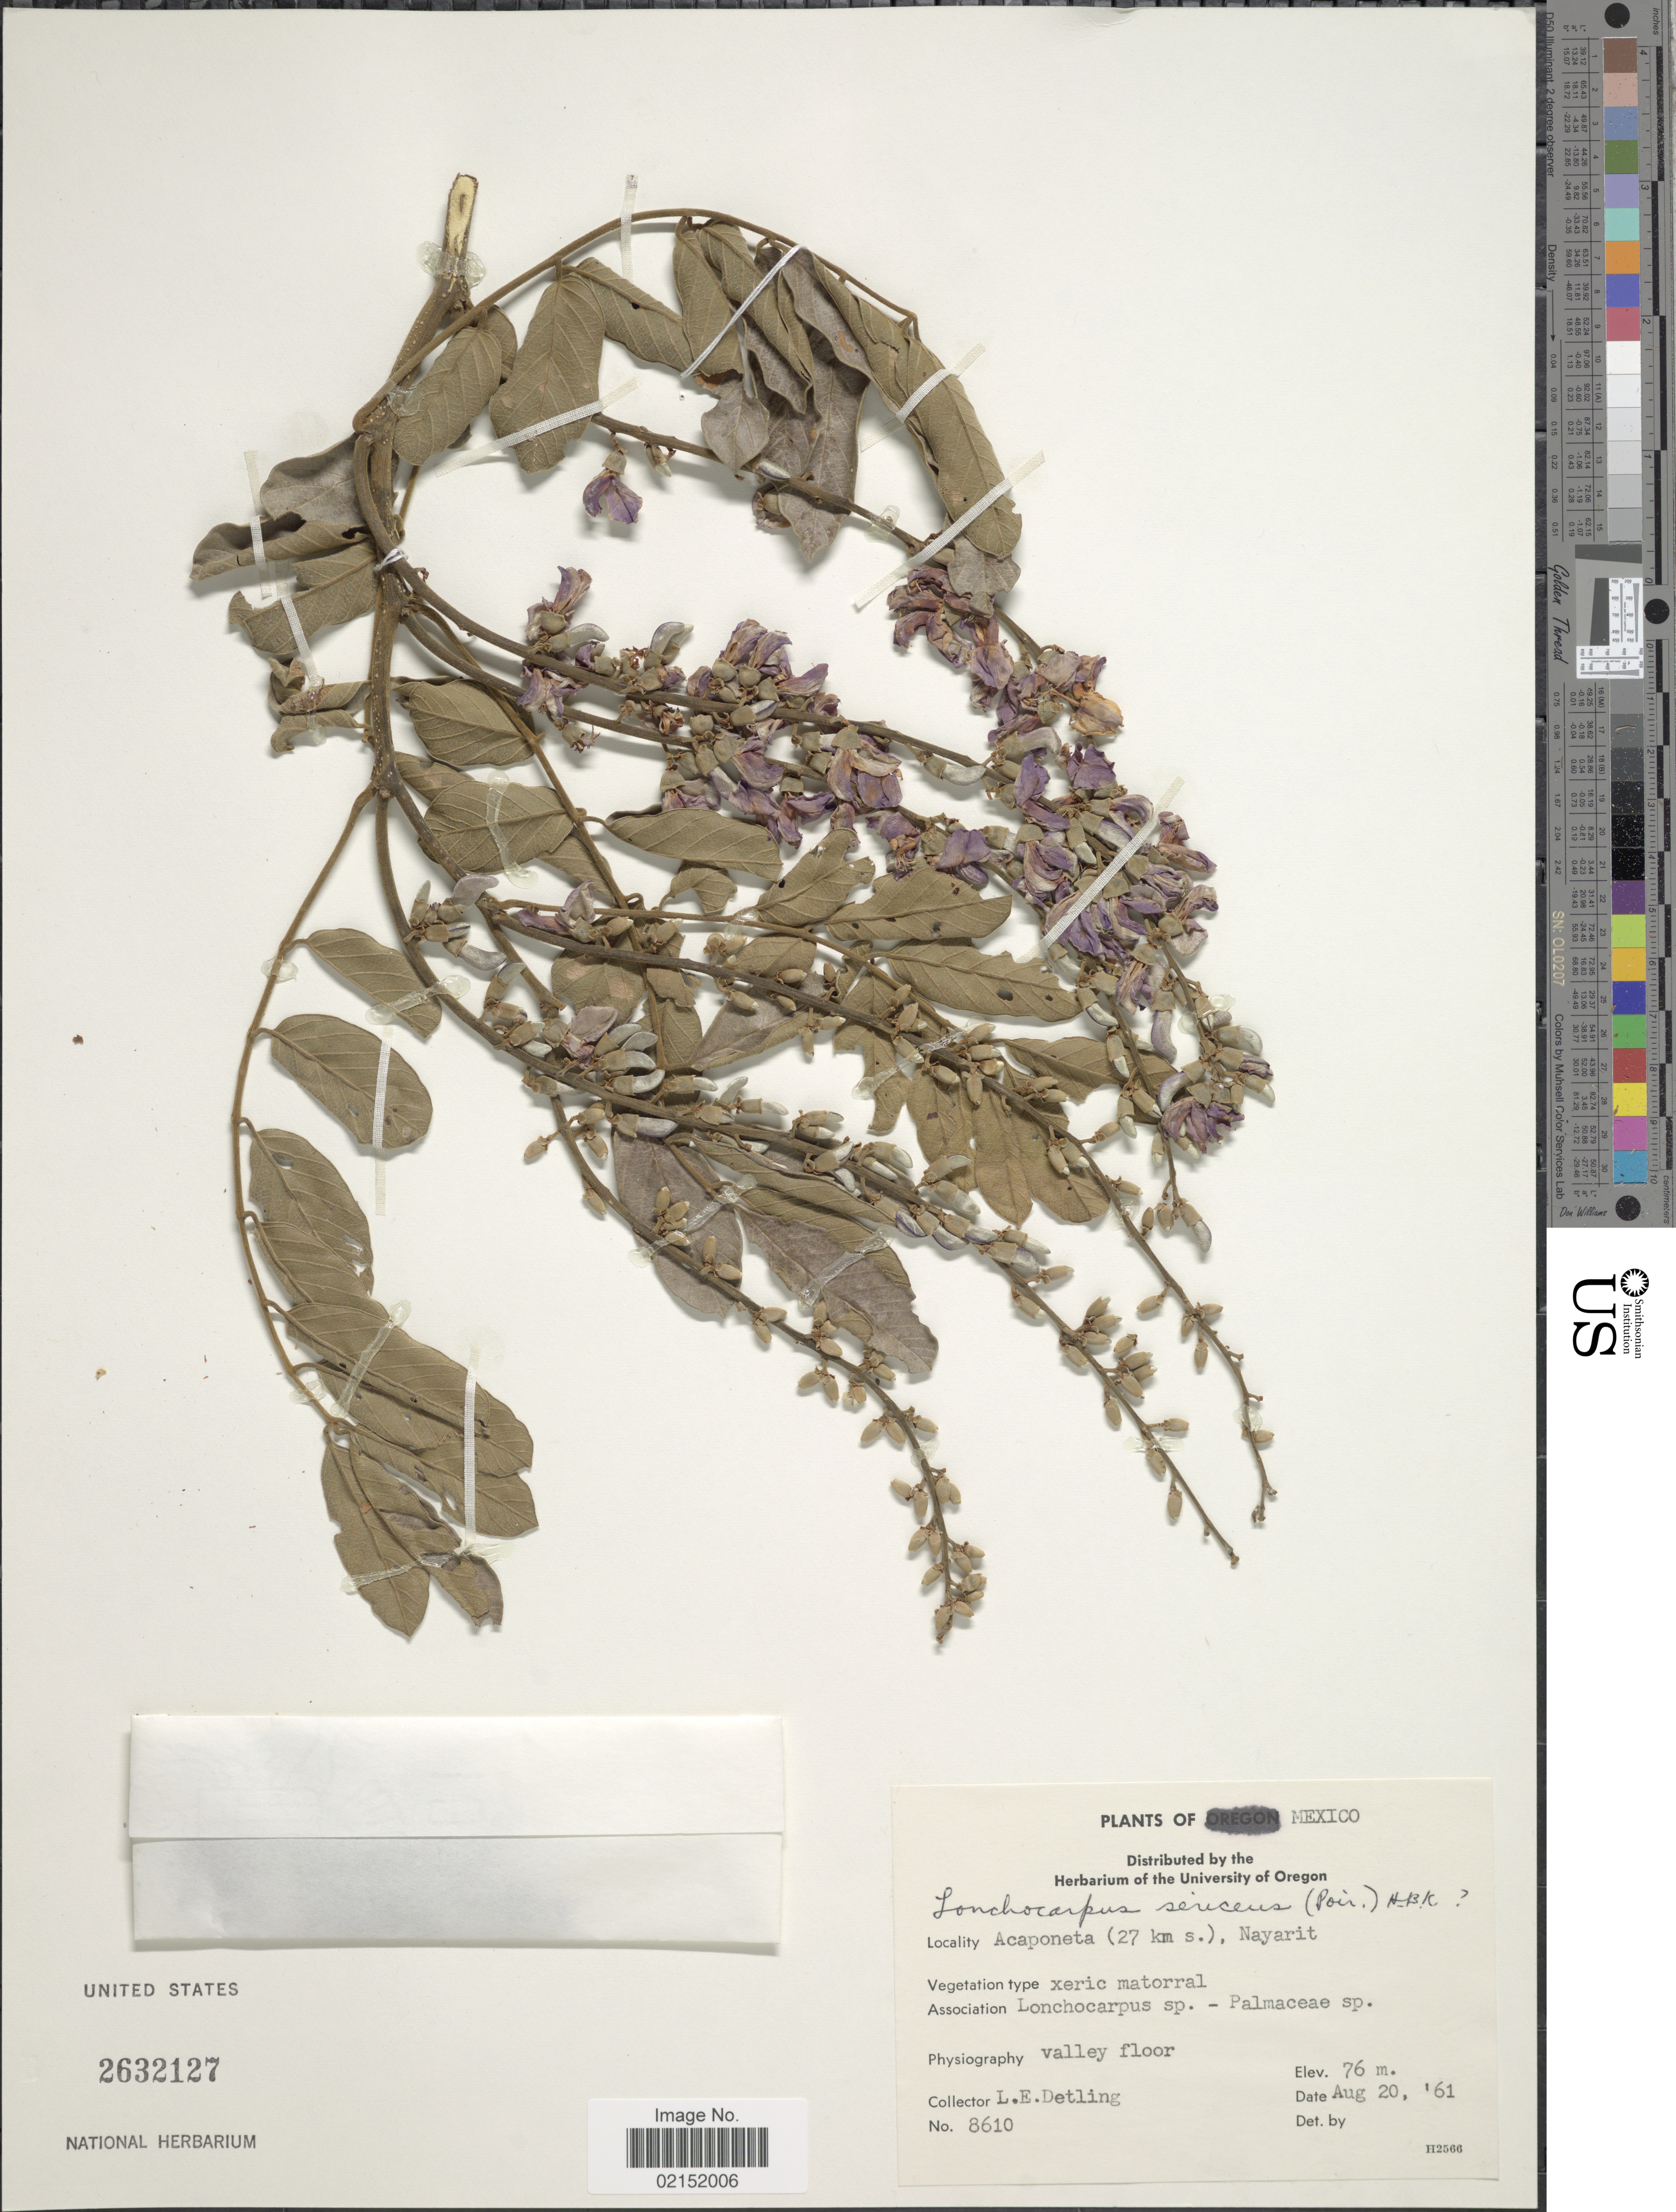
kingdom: Plantae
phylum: Tracheophyta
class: Magnoliopsida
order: Fabales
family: Fabaceae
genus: Lonchocarpus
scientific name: Lonchocarpus sericeus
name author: (Poir.) Kunth ex DC.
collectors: L. E. Detling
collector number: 8610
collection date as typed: Transcribed d/m/y: 20/8/61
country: Mexico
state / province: Nayarit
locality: Acaponeta (27 km s.)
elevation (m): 76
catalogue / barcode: US 2632127